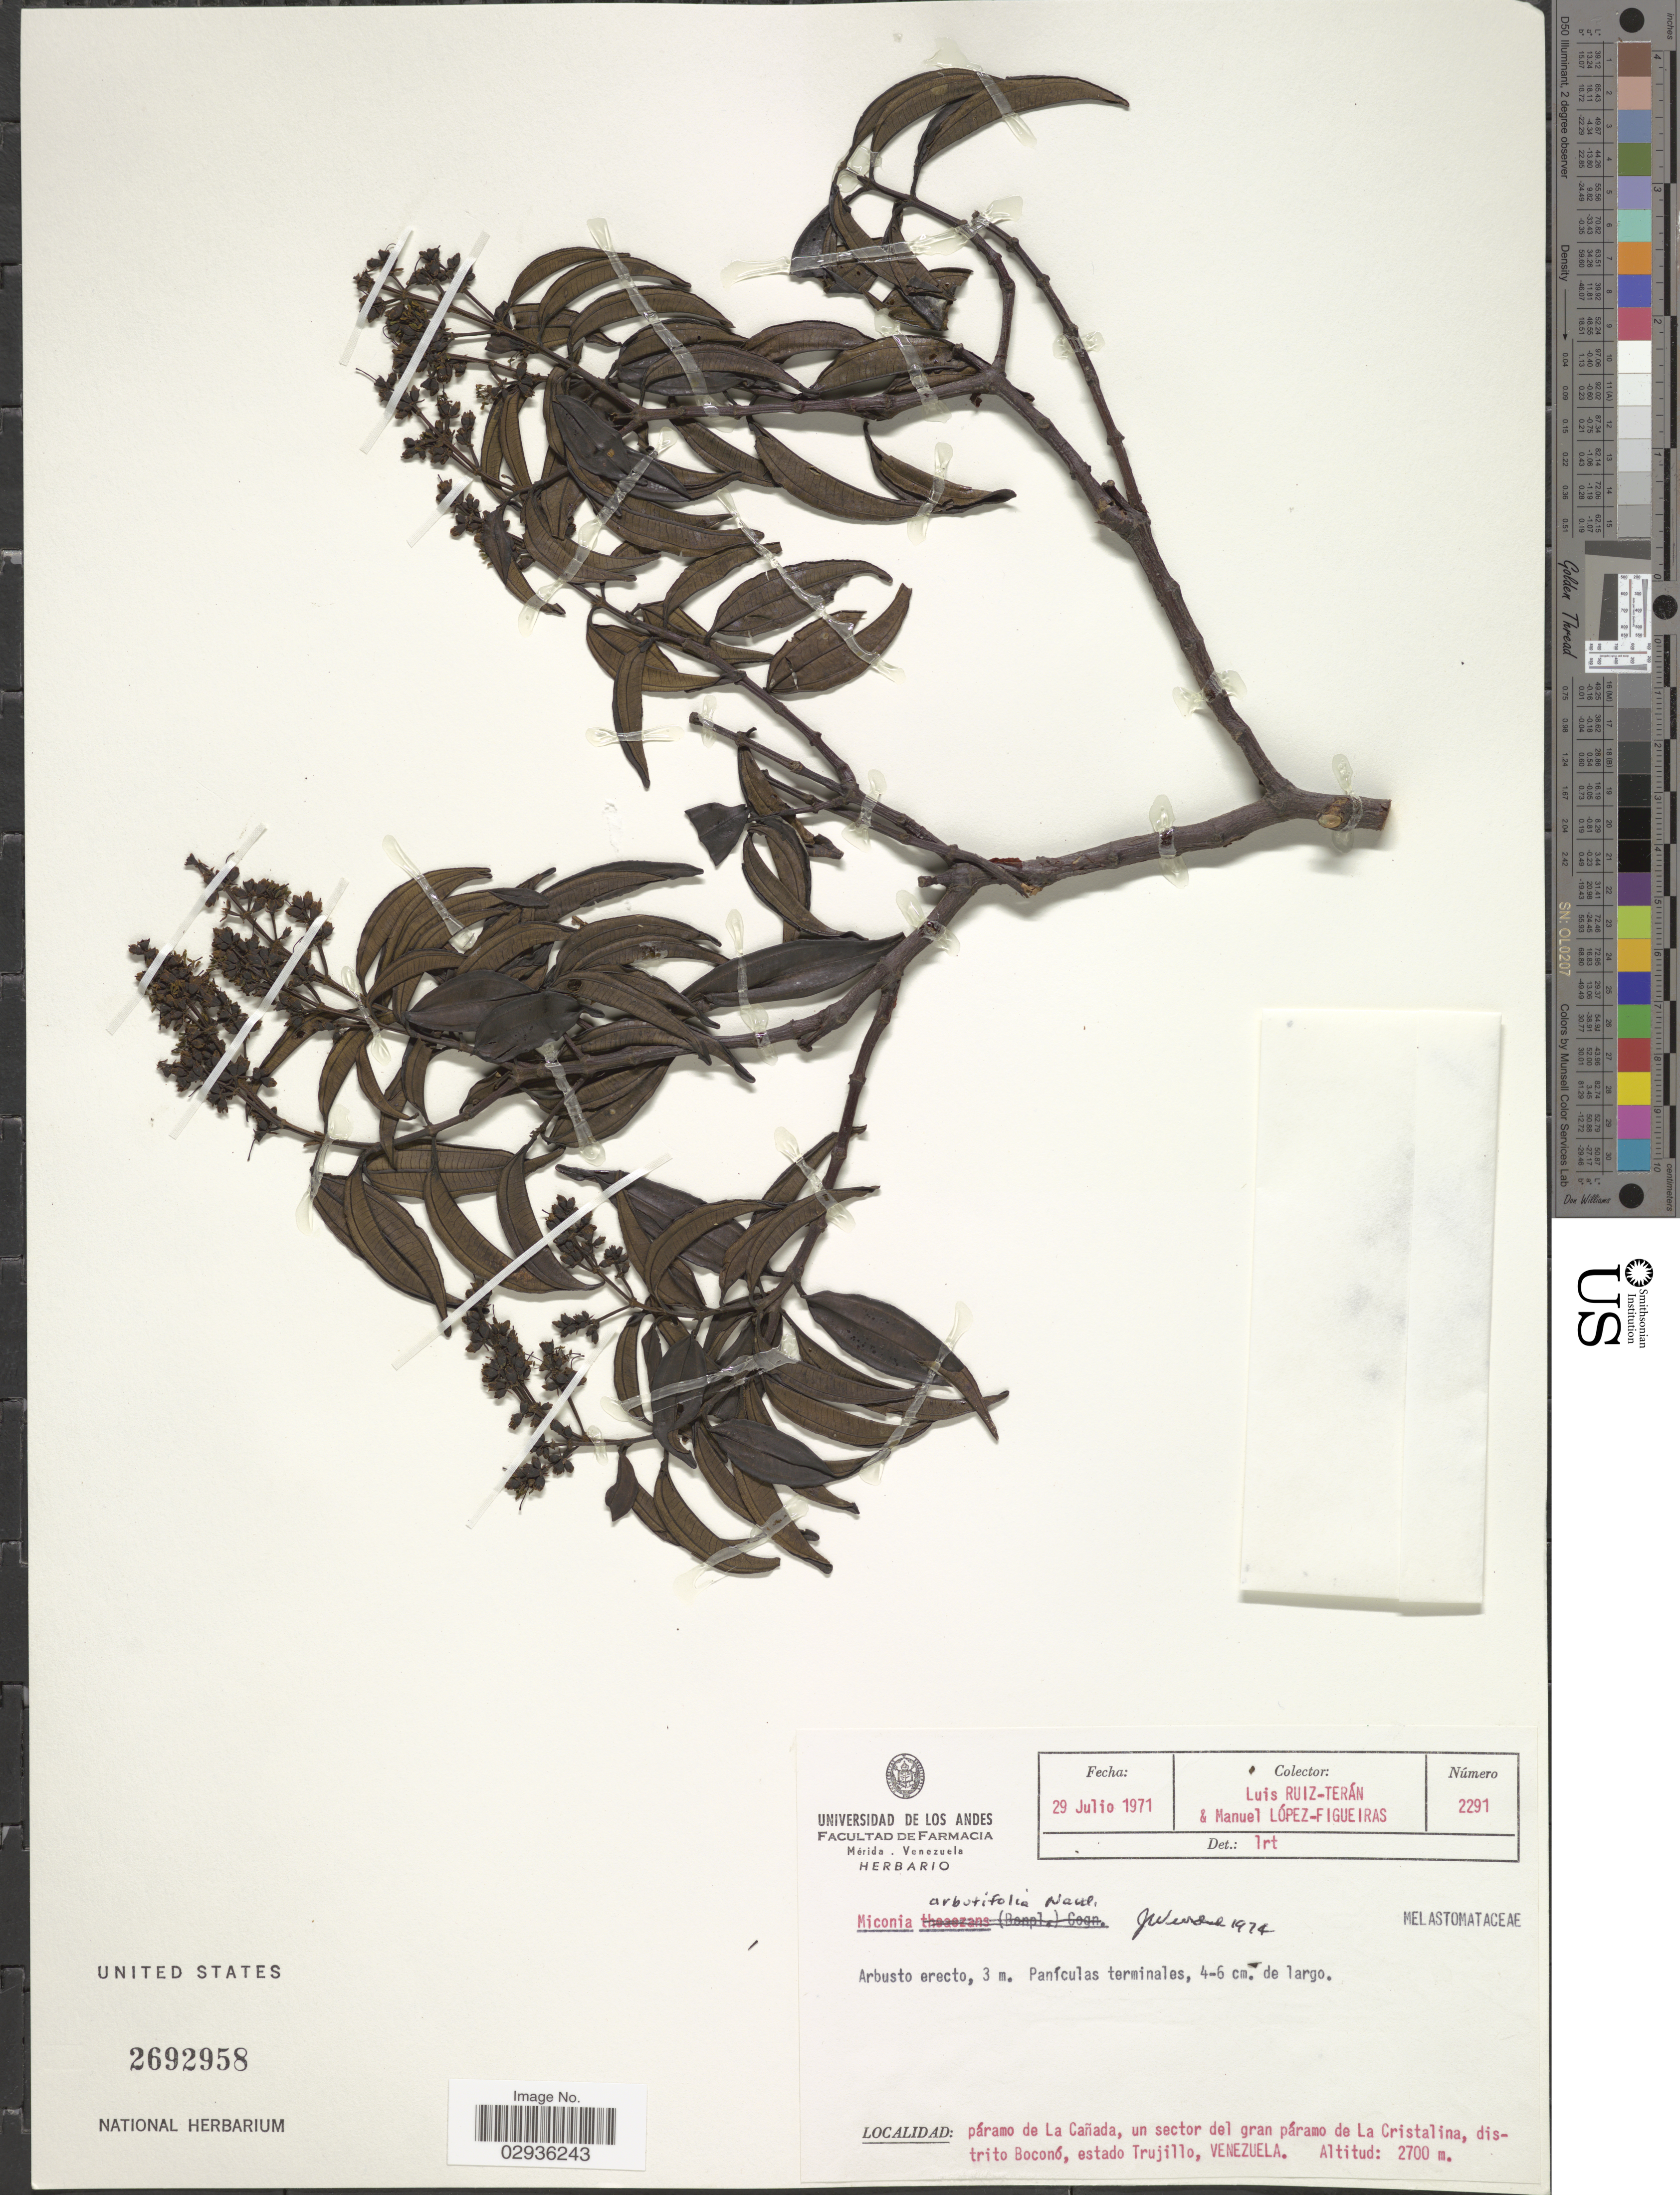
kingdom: Plantae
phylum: Tracheophyta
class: Magnoliopsida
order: Myrtales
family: Melastomataceae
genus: Miconia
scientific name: Miconia arbutifolia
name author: Naudin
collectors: L. E. Ruíz-Terán & M. López Figueiras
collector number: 2291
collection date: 1971-07-29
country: Venezuela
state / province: Trujillo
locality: Páramo de La Cañada, un sector del gran páramo de La Cristalina, distrito Boconó.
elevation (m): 2700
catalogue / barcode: US 2692958